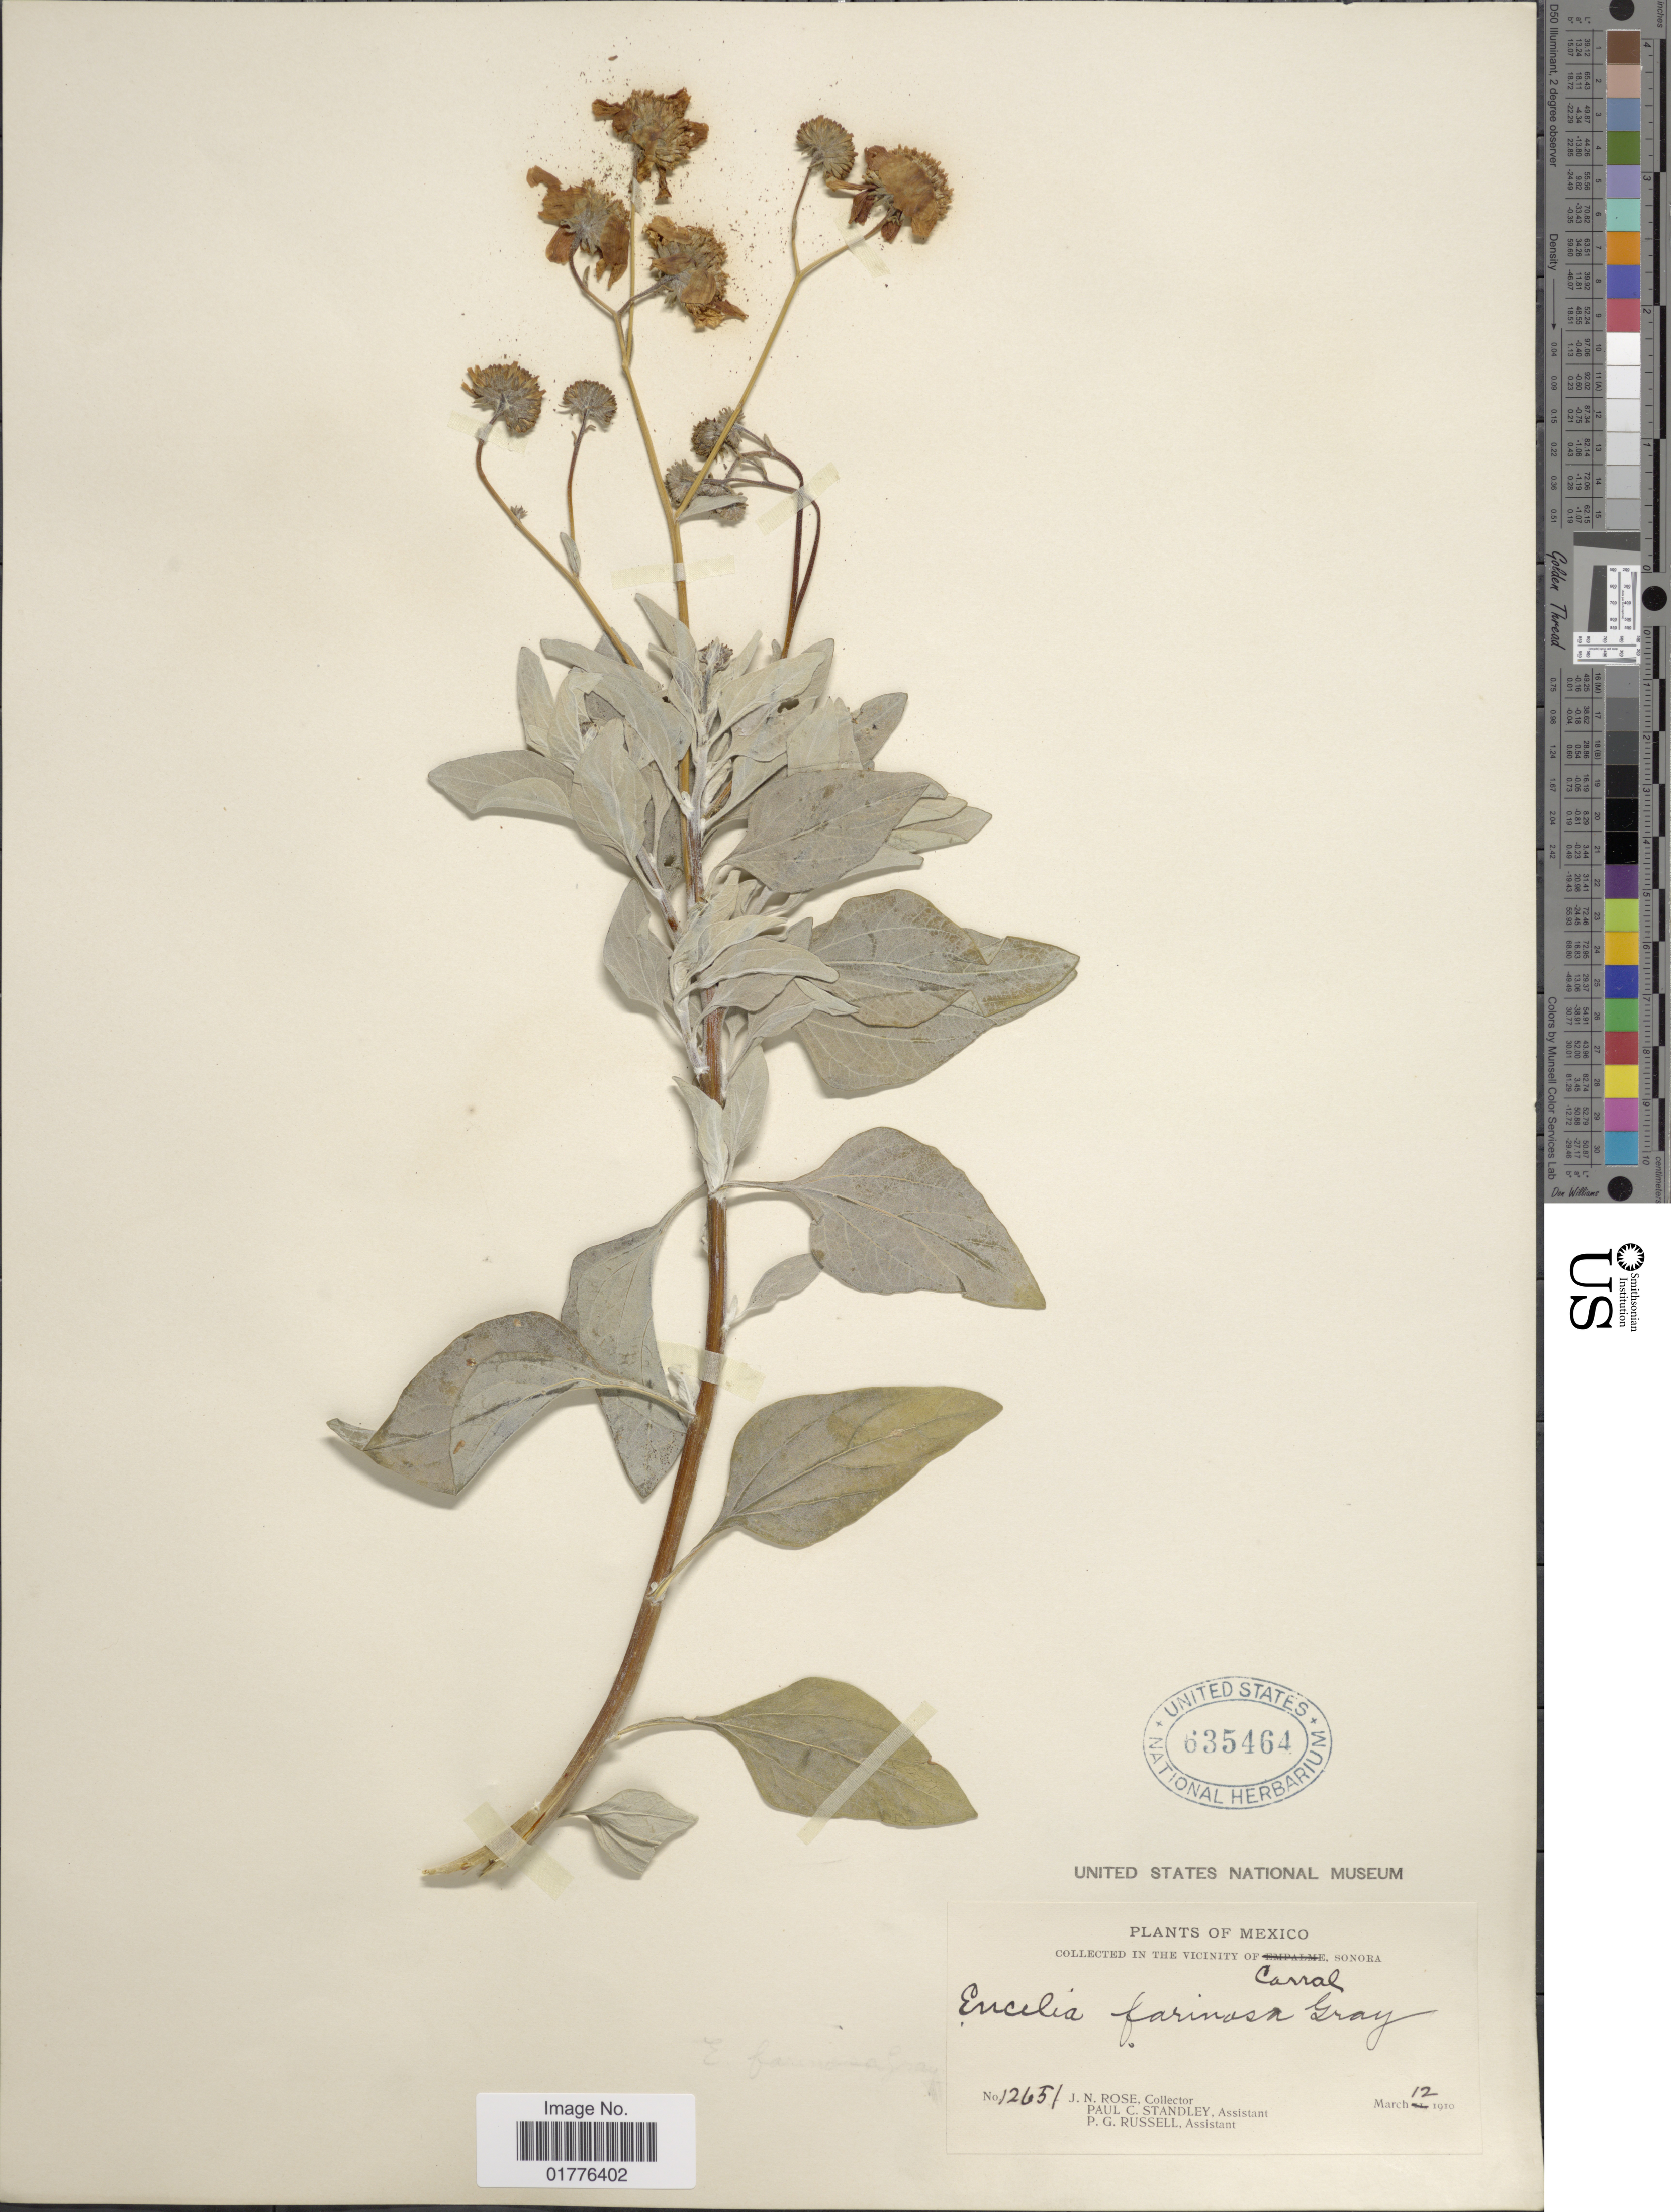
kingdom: Plantae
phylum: Tracheophyta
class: Magnoliopsida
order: Asterales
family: Asteraceae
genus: Encelia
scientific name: Encelia farinosa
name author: A. Gray ex Torr. in Emory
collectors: J. N. Rose, P. C. Standley & P. G. Russell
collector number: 12651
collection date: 1910-03-12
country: Mexico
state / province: Sonora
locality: In the vicinity of Carral.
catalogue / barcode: US 635464